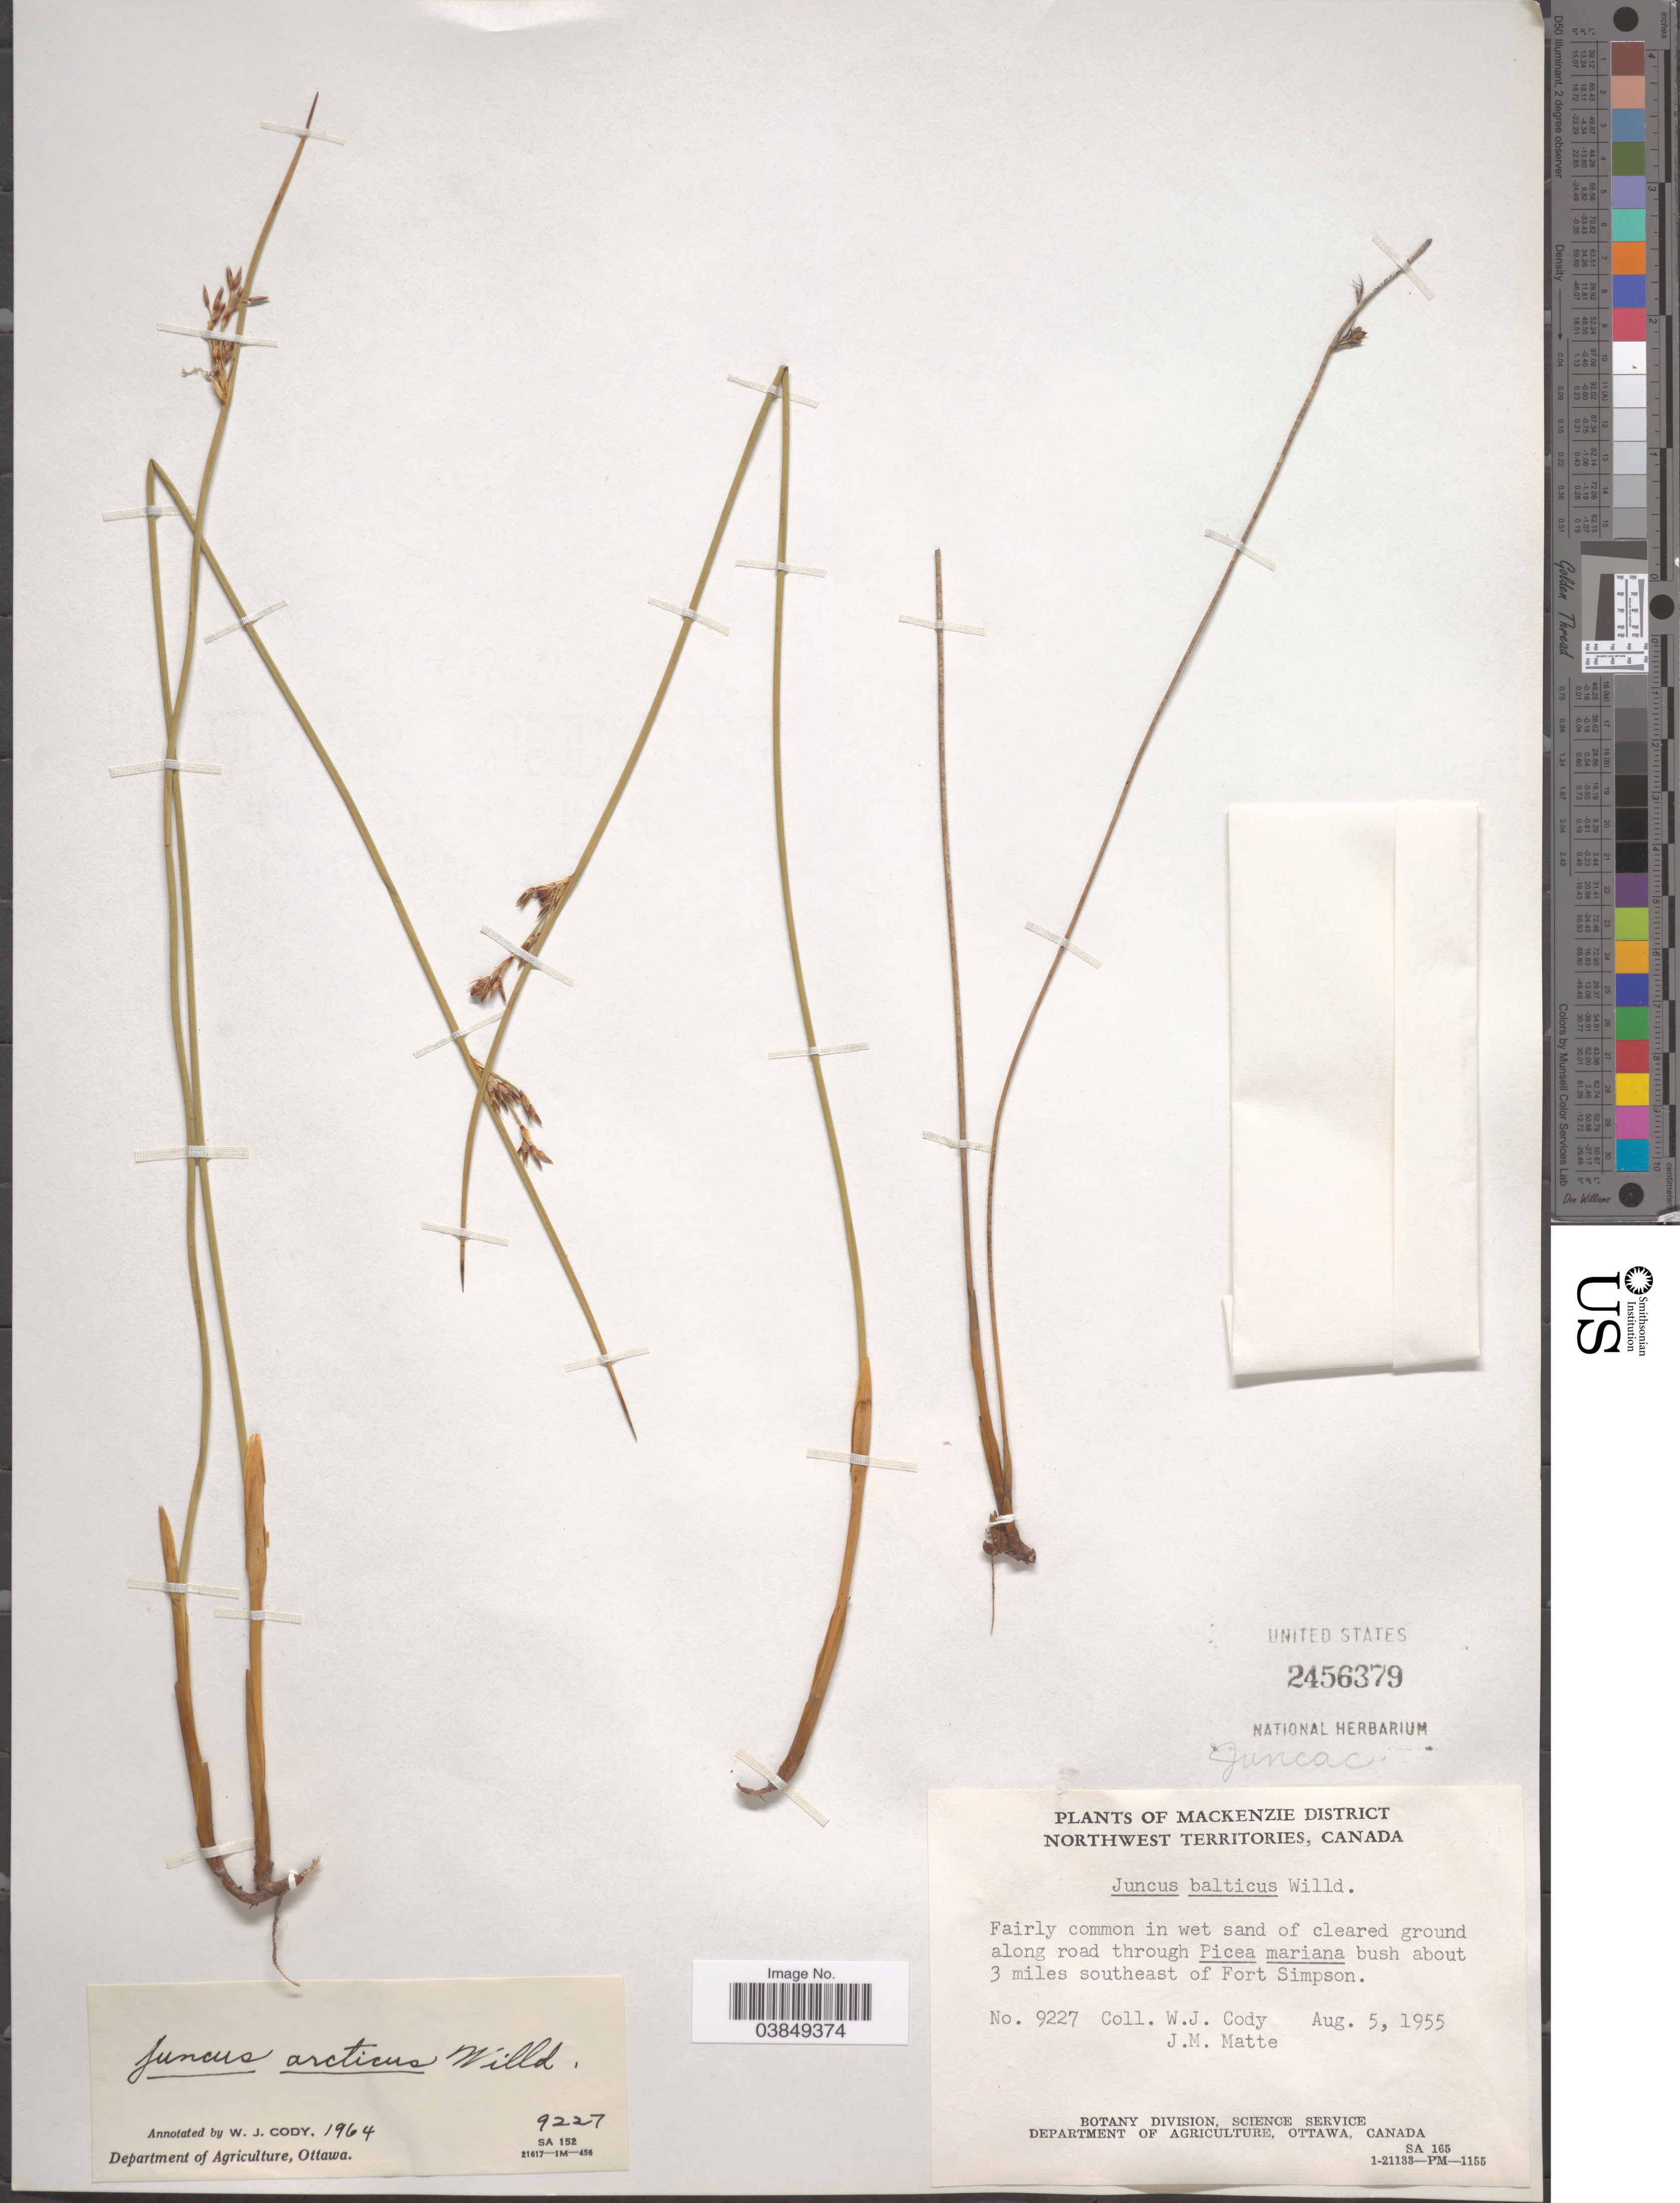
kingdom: Plantae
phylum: Tracheophyta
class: Liliopsida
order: Poales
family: Juncaceae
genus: Juncus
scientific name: Juncus arcticus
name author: Willd.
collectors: W. Cody & J. Matte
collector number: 9227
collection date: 1955-08-05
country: Canada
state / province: Northwest Territories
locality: Mackenzie District. Along road through Picea mariana bush about 3 miles southeast of Fort Simpson.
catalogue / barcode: US 2456379